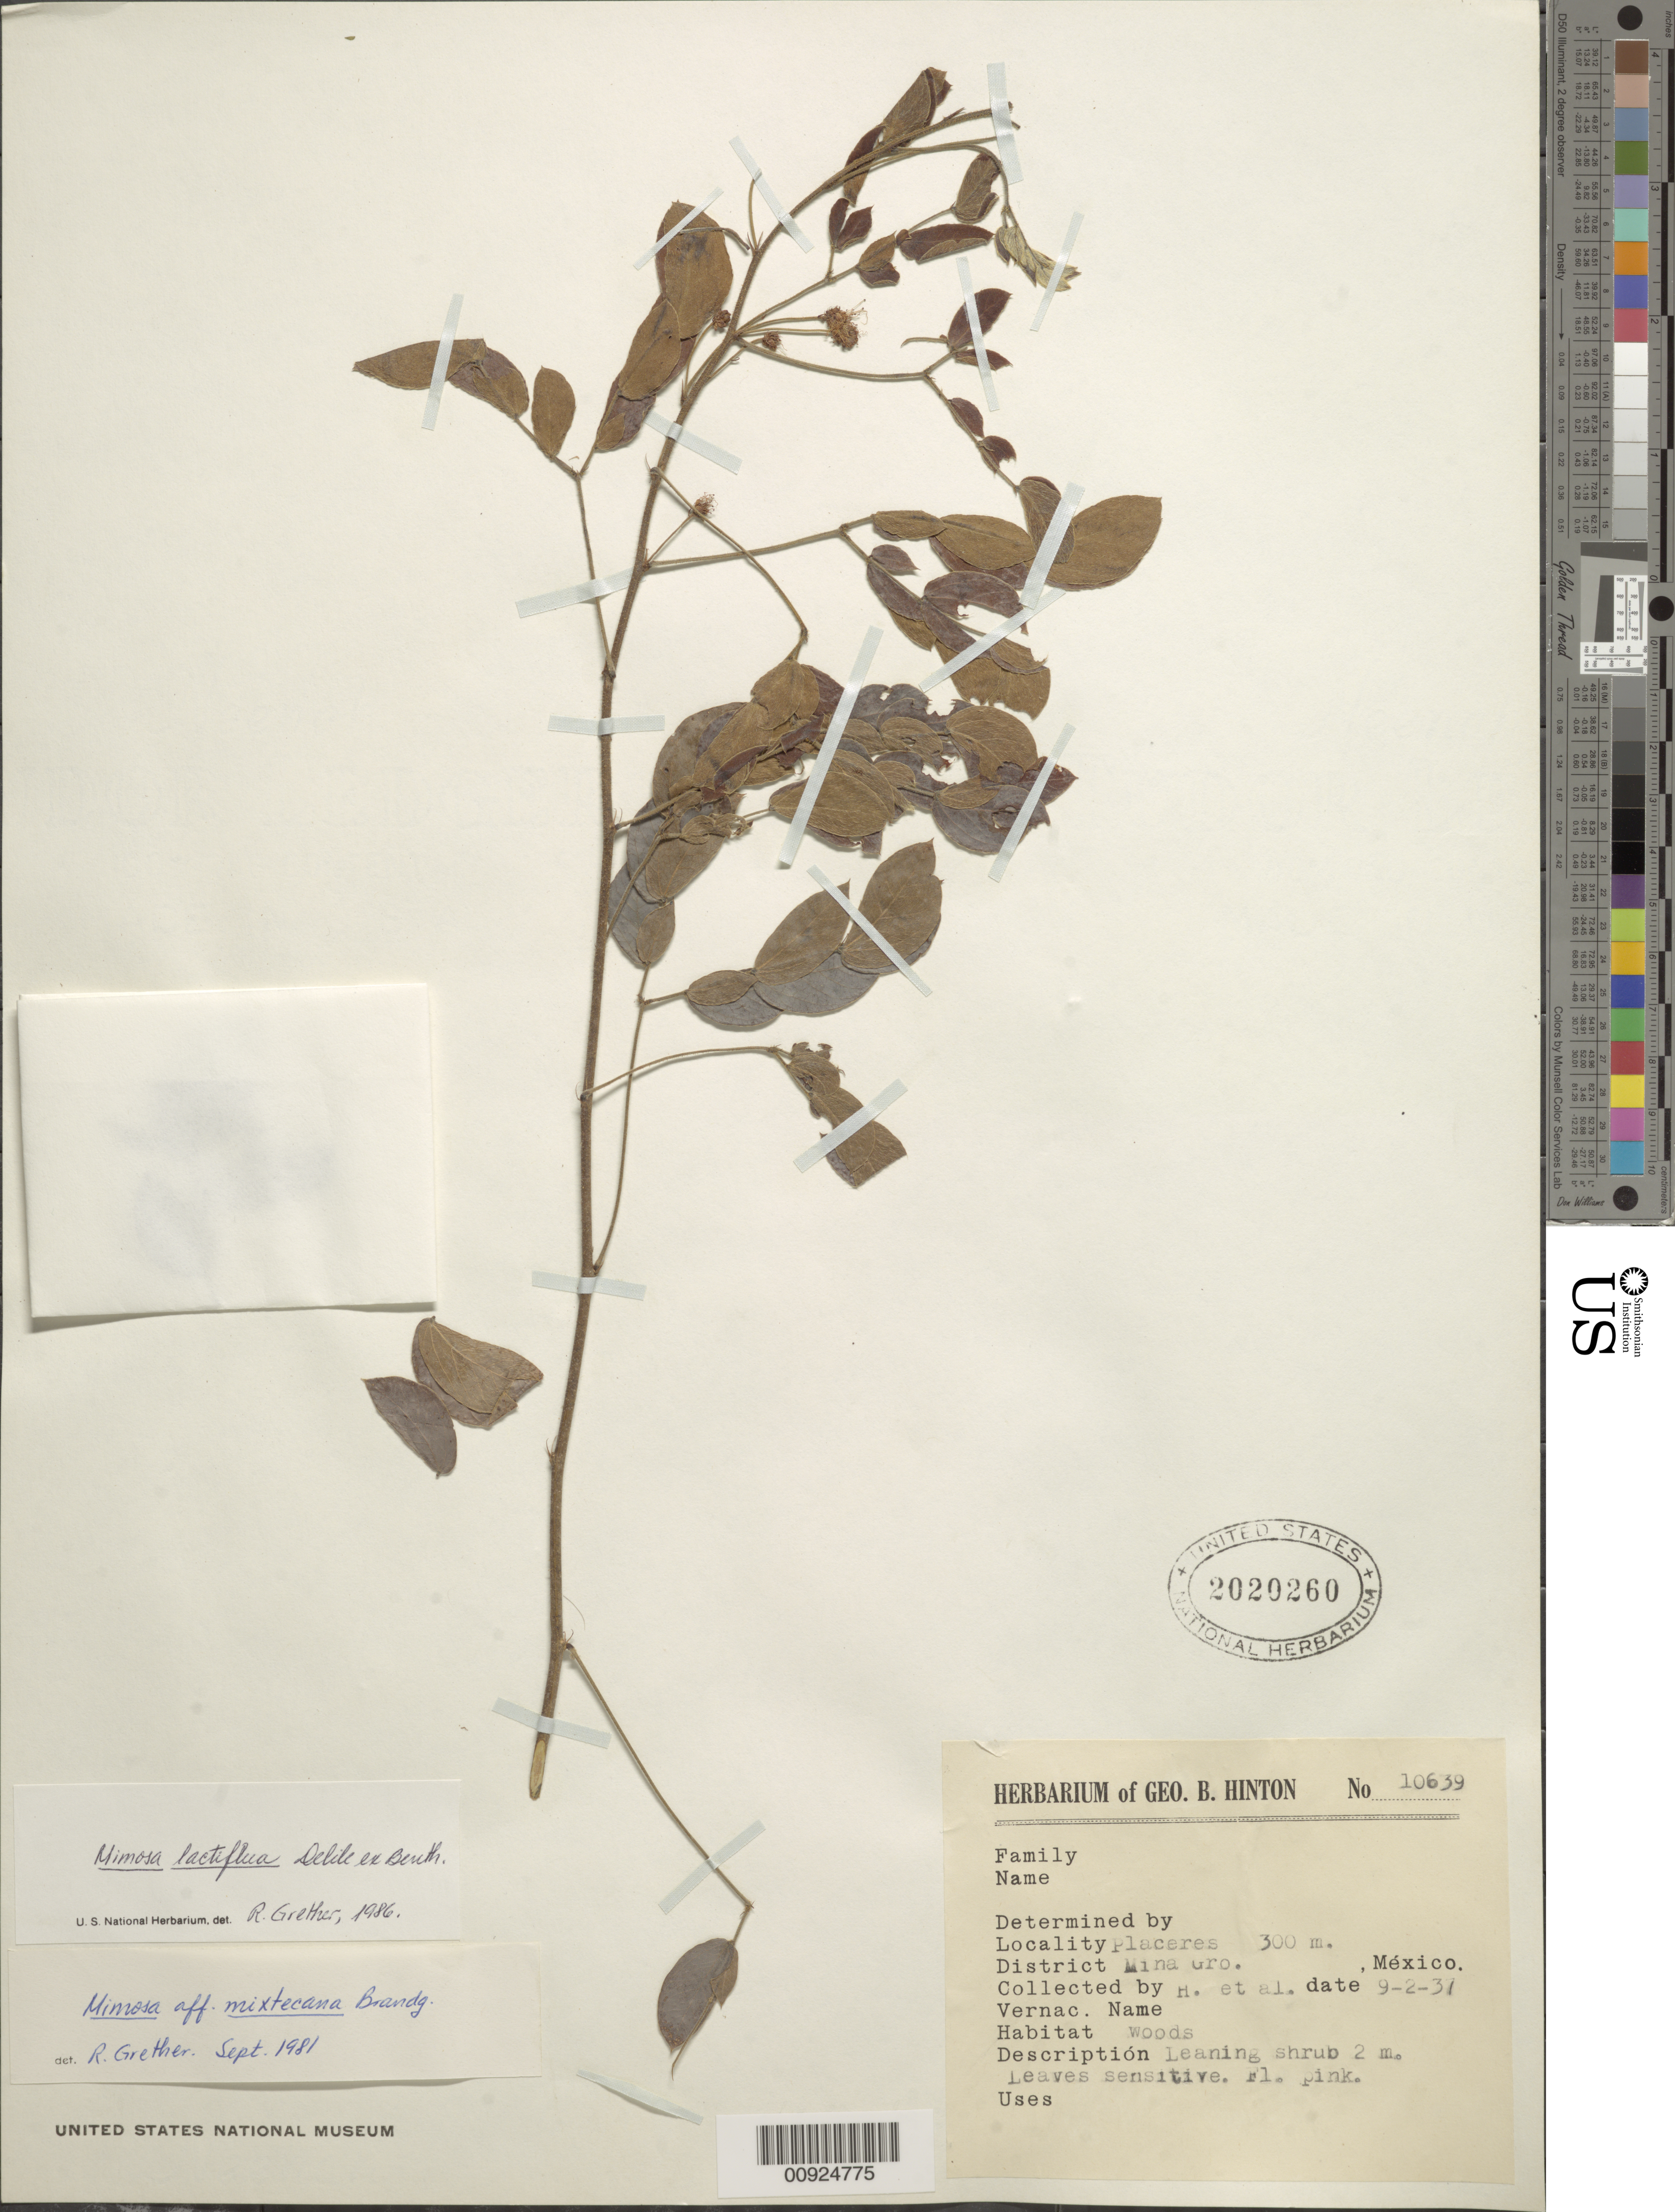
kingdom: Plantae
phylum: Tracheophyta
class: Magnoliopsida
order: Fabales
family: Fabaceae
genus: Mimosa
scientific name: Mimosa lactiflua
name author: Delile ex Benth.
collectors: G. B. Hinton & et al.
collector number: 10639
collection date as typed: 02 Sep 1937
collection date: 1937-09-02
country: Mexico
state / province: Guerrero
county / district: Mina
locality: Placeres, District Mina, Guerrero.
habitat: Woods.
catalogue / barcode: US 2020260